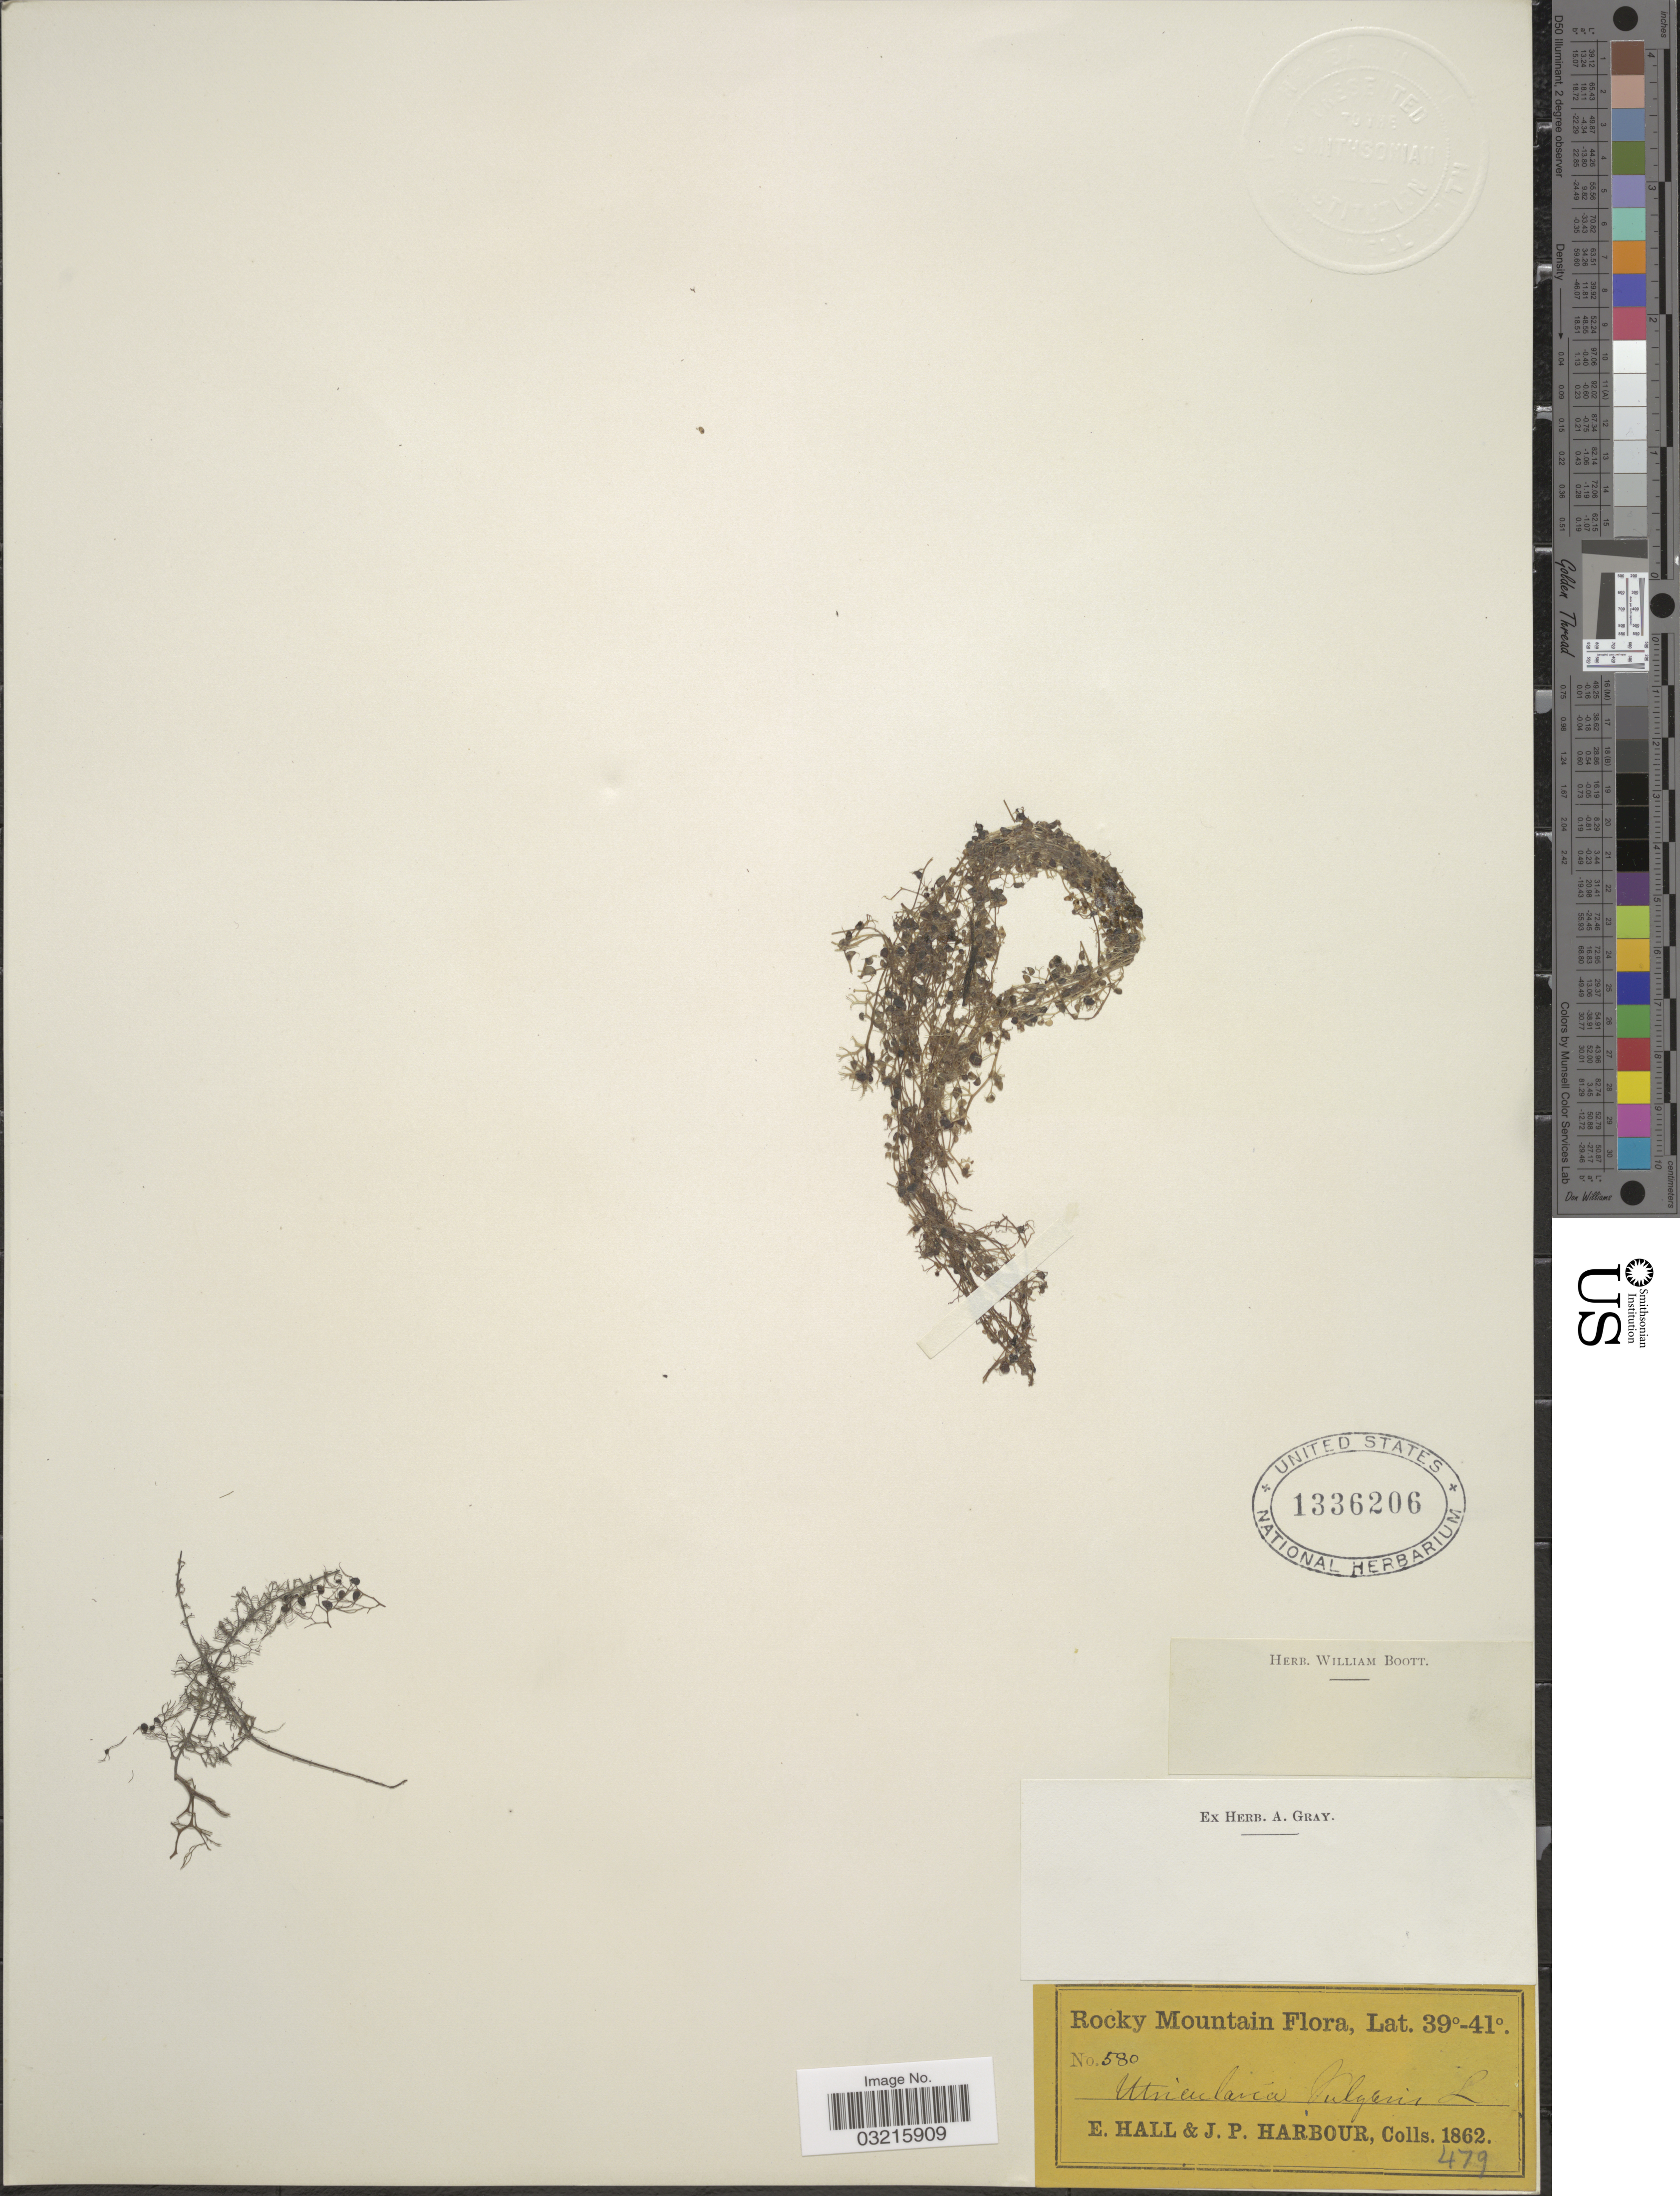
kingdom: Plantae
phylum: Tracheophyta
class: Magnoliopsida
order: Lamiales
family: Lentibulariaceae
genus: Utricularia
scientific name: Utricularia vulgaris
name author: L.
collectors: E. Hall & J. Harbour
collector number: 580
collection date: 1862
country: United States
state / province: Colorado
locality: Rocky Mountain.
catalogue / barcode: US 1336206